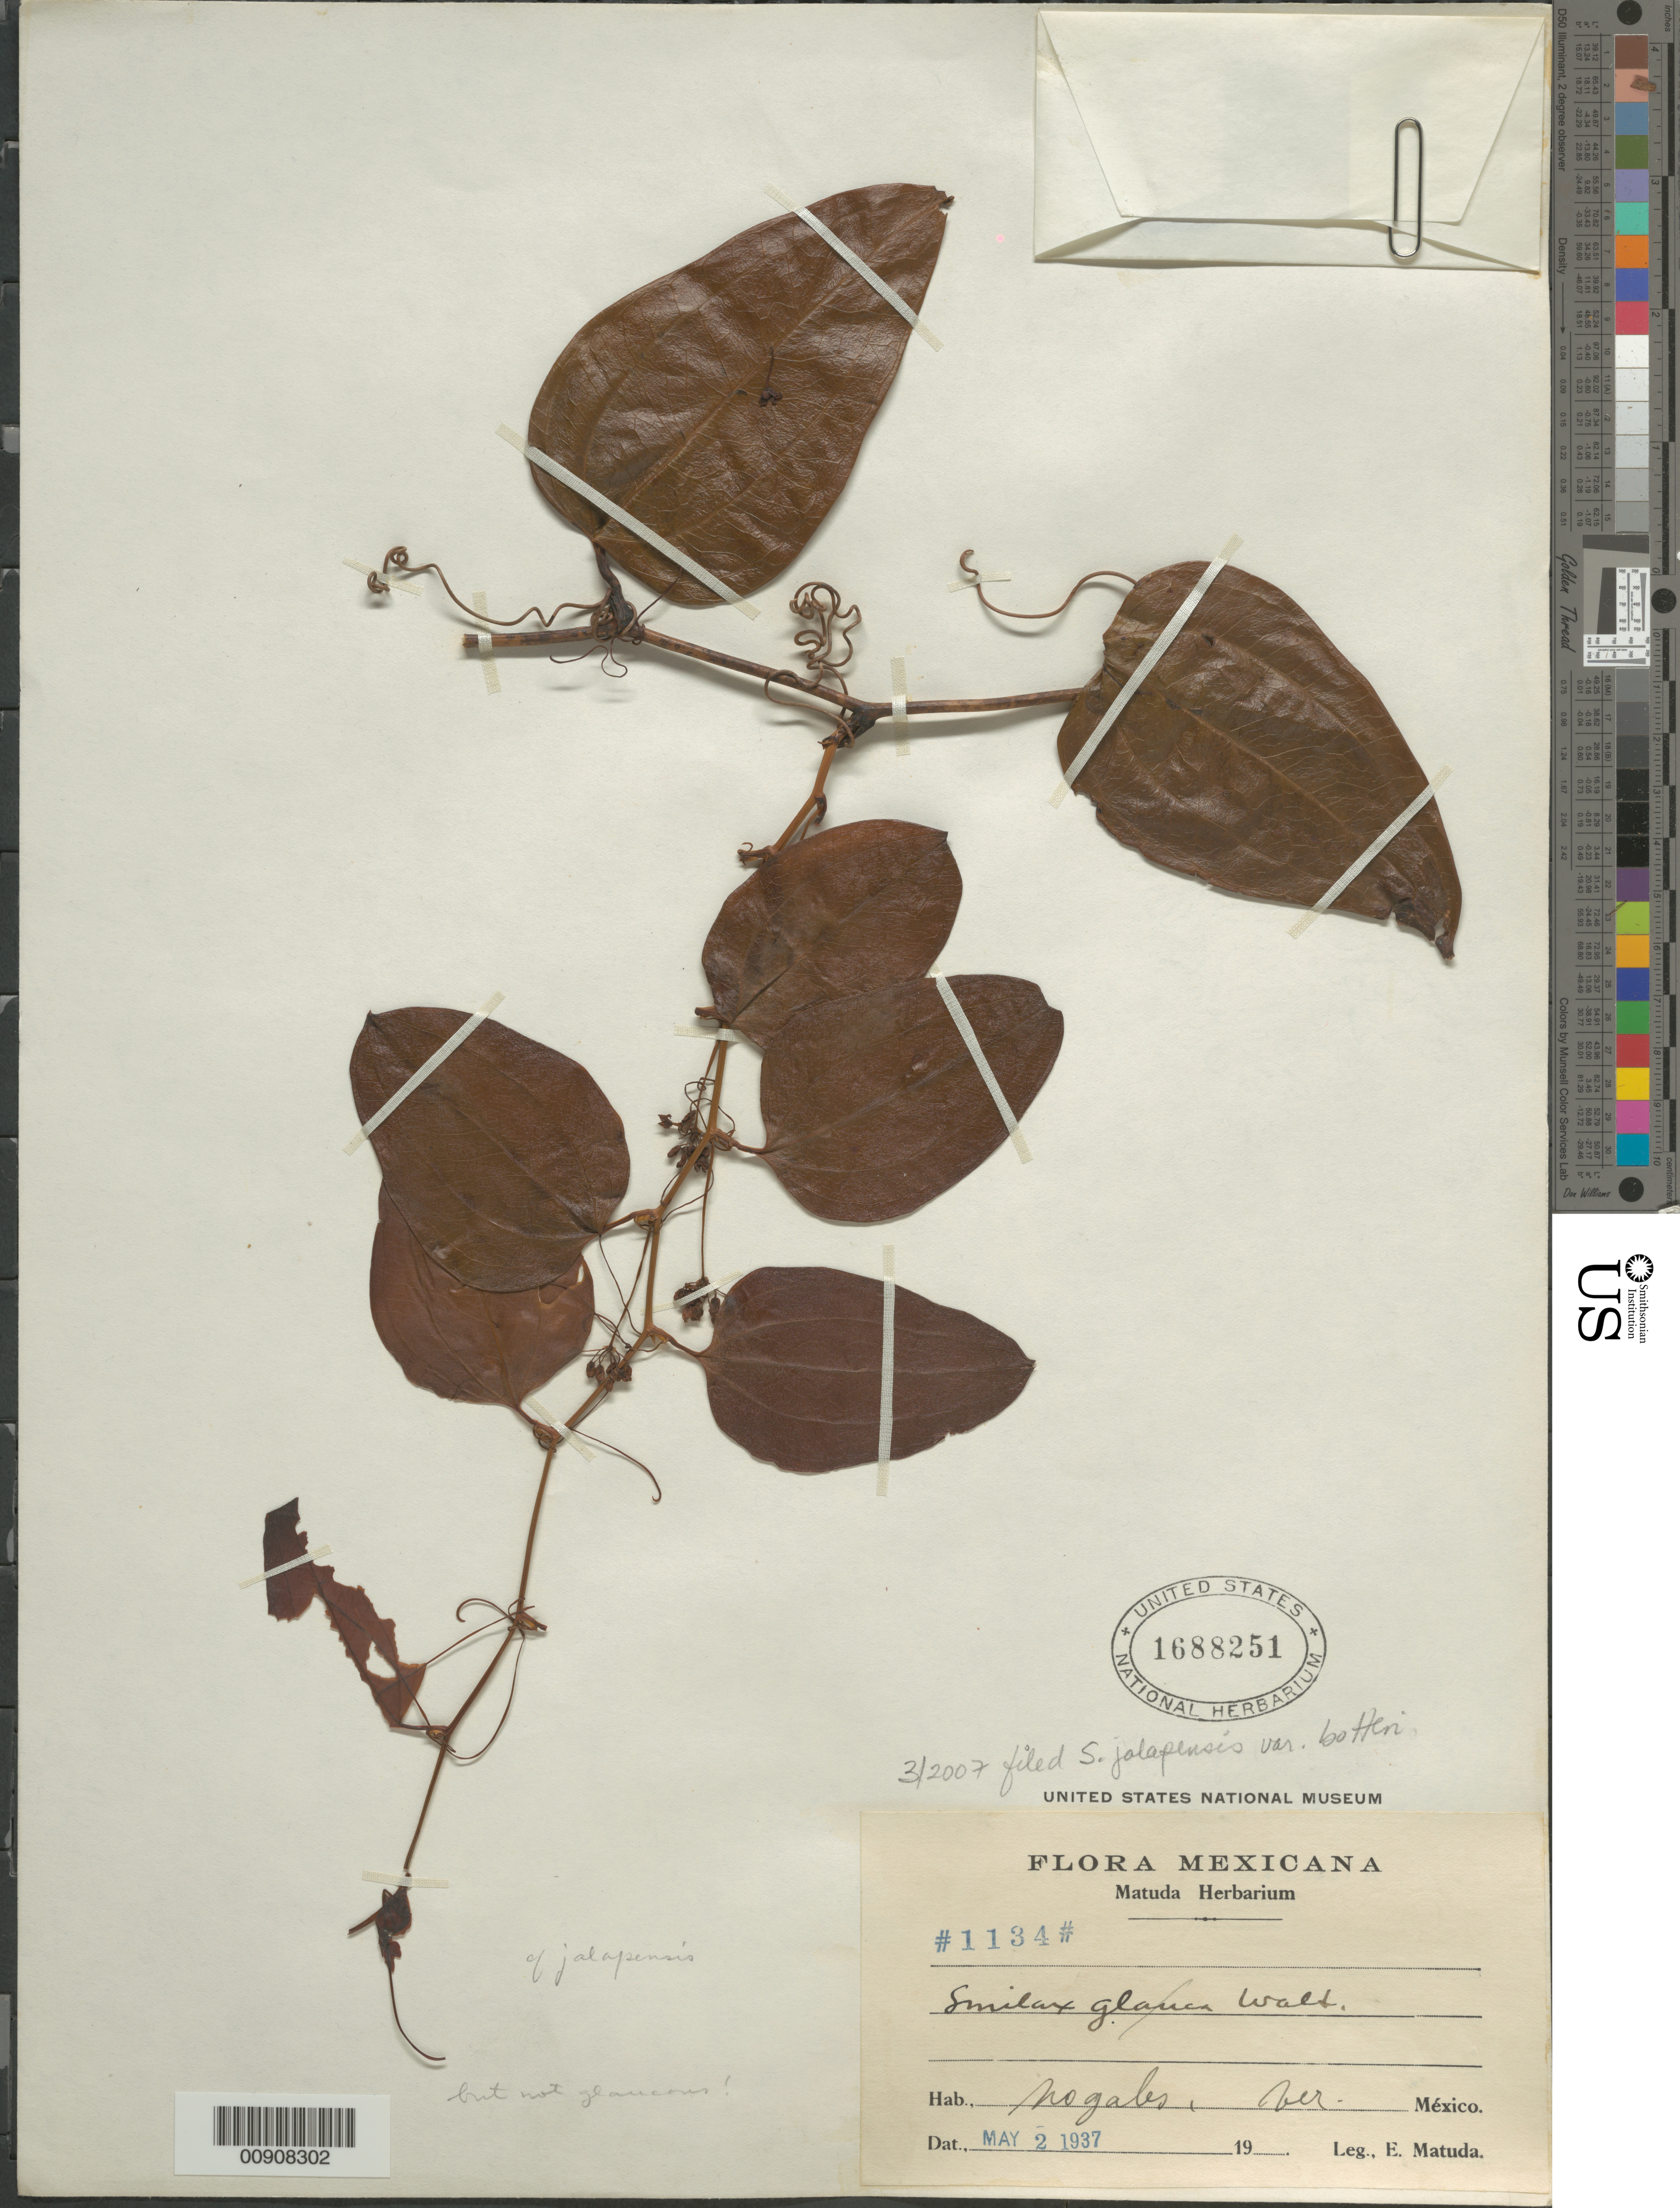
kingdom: Plantae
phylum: Tracheophyta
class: Liliopsida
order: Liliales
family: Smilacaceae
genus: Smilax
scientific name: Smilax jalapensis var. botteri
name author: (A. DC.) Killip & C.V. Morton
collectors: E. Matuda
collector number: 1134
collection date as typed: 02 May 1937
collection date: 1937-05-02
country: Mexico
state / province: Veracruz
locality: Nogales, Veracruz.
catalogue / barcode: US 1688251